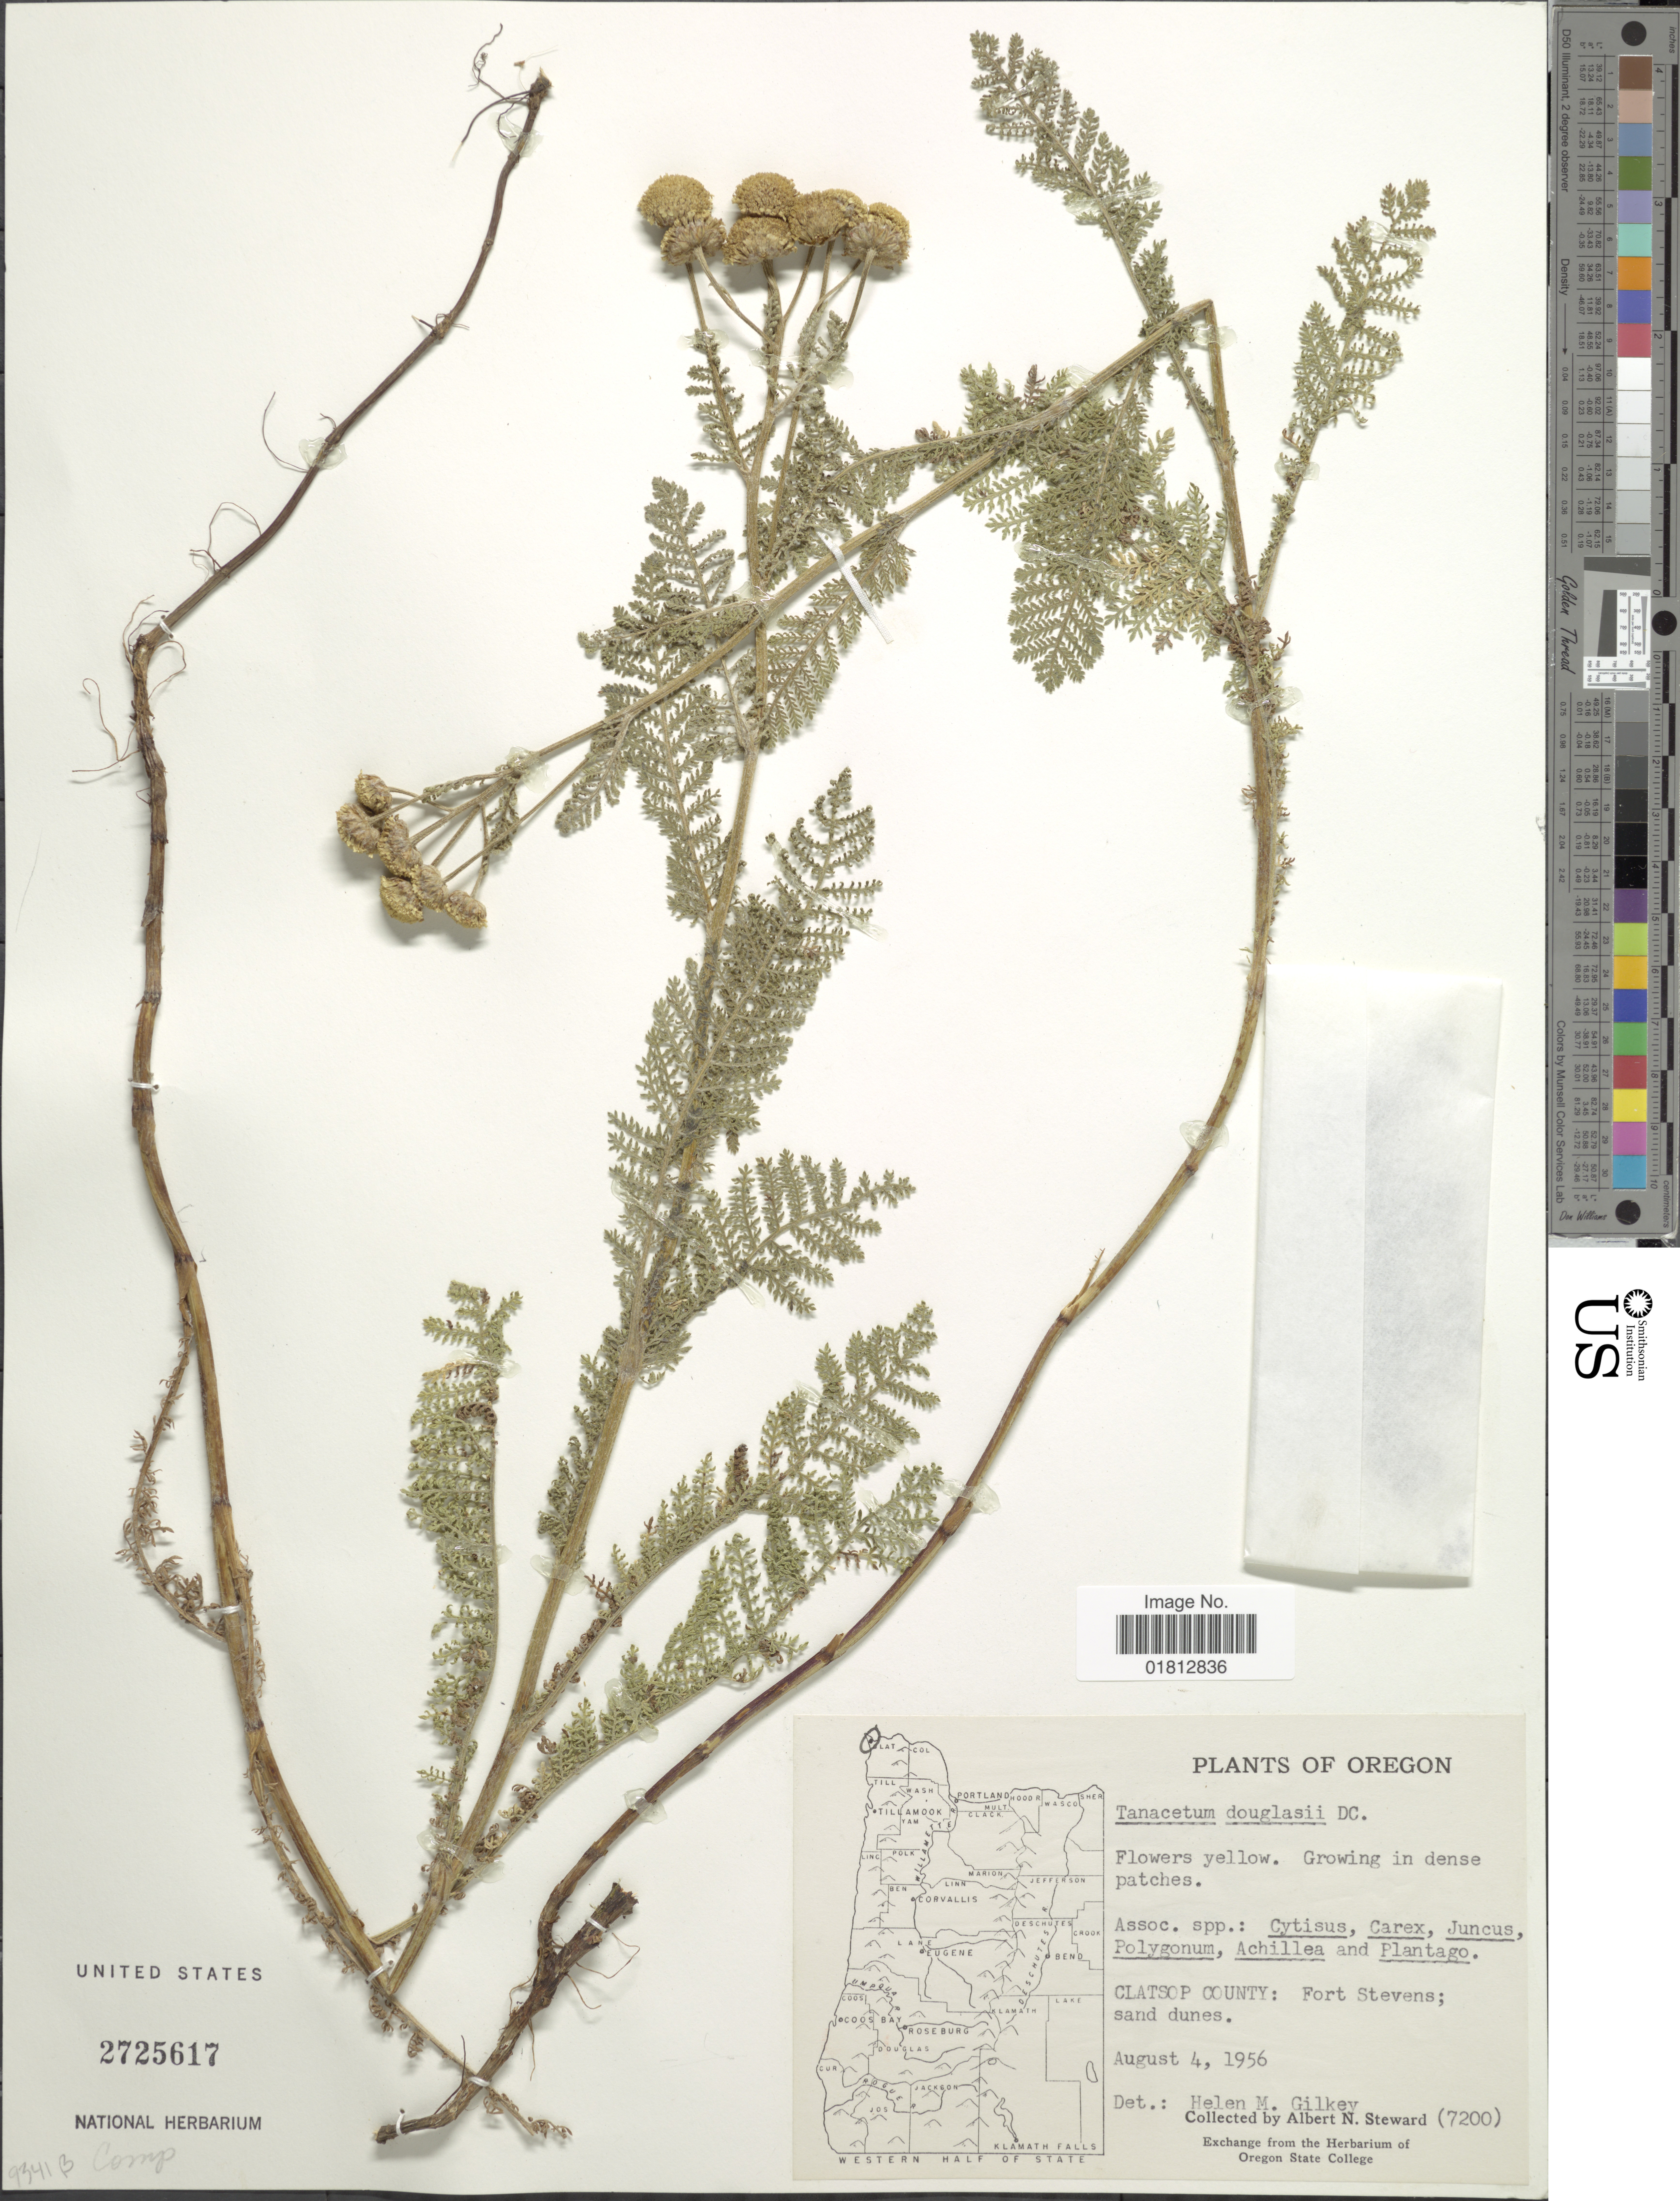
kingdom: Plantae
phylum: Tracheophyta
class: Magnoliopsida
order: Asterales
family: Asteraceae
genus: Tanacetum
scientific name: Tanacetum douglasii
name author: DC.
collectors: A. N. Steward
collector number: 7200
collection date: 1956-08-04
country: United States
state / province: Oregon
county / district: Clatsop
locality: Clatsop County, Fort Stevens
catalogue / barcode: US 2725617